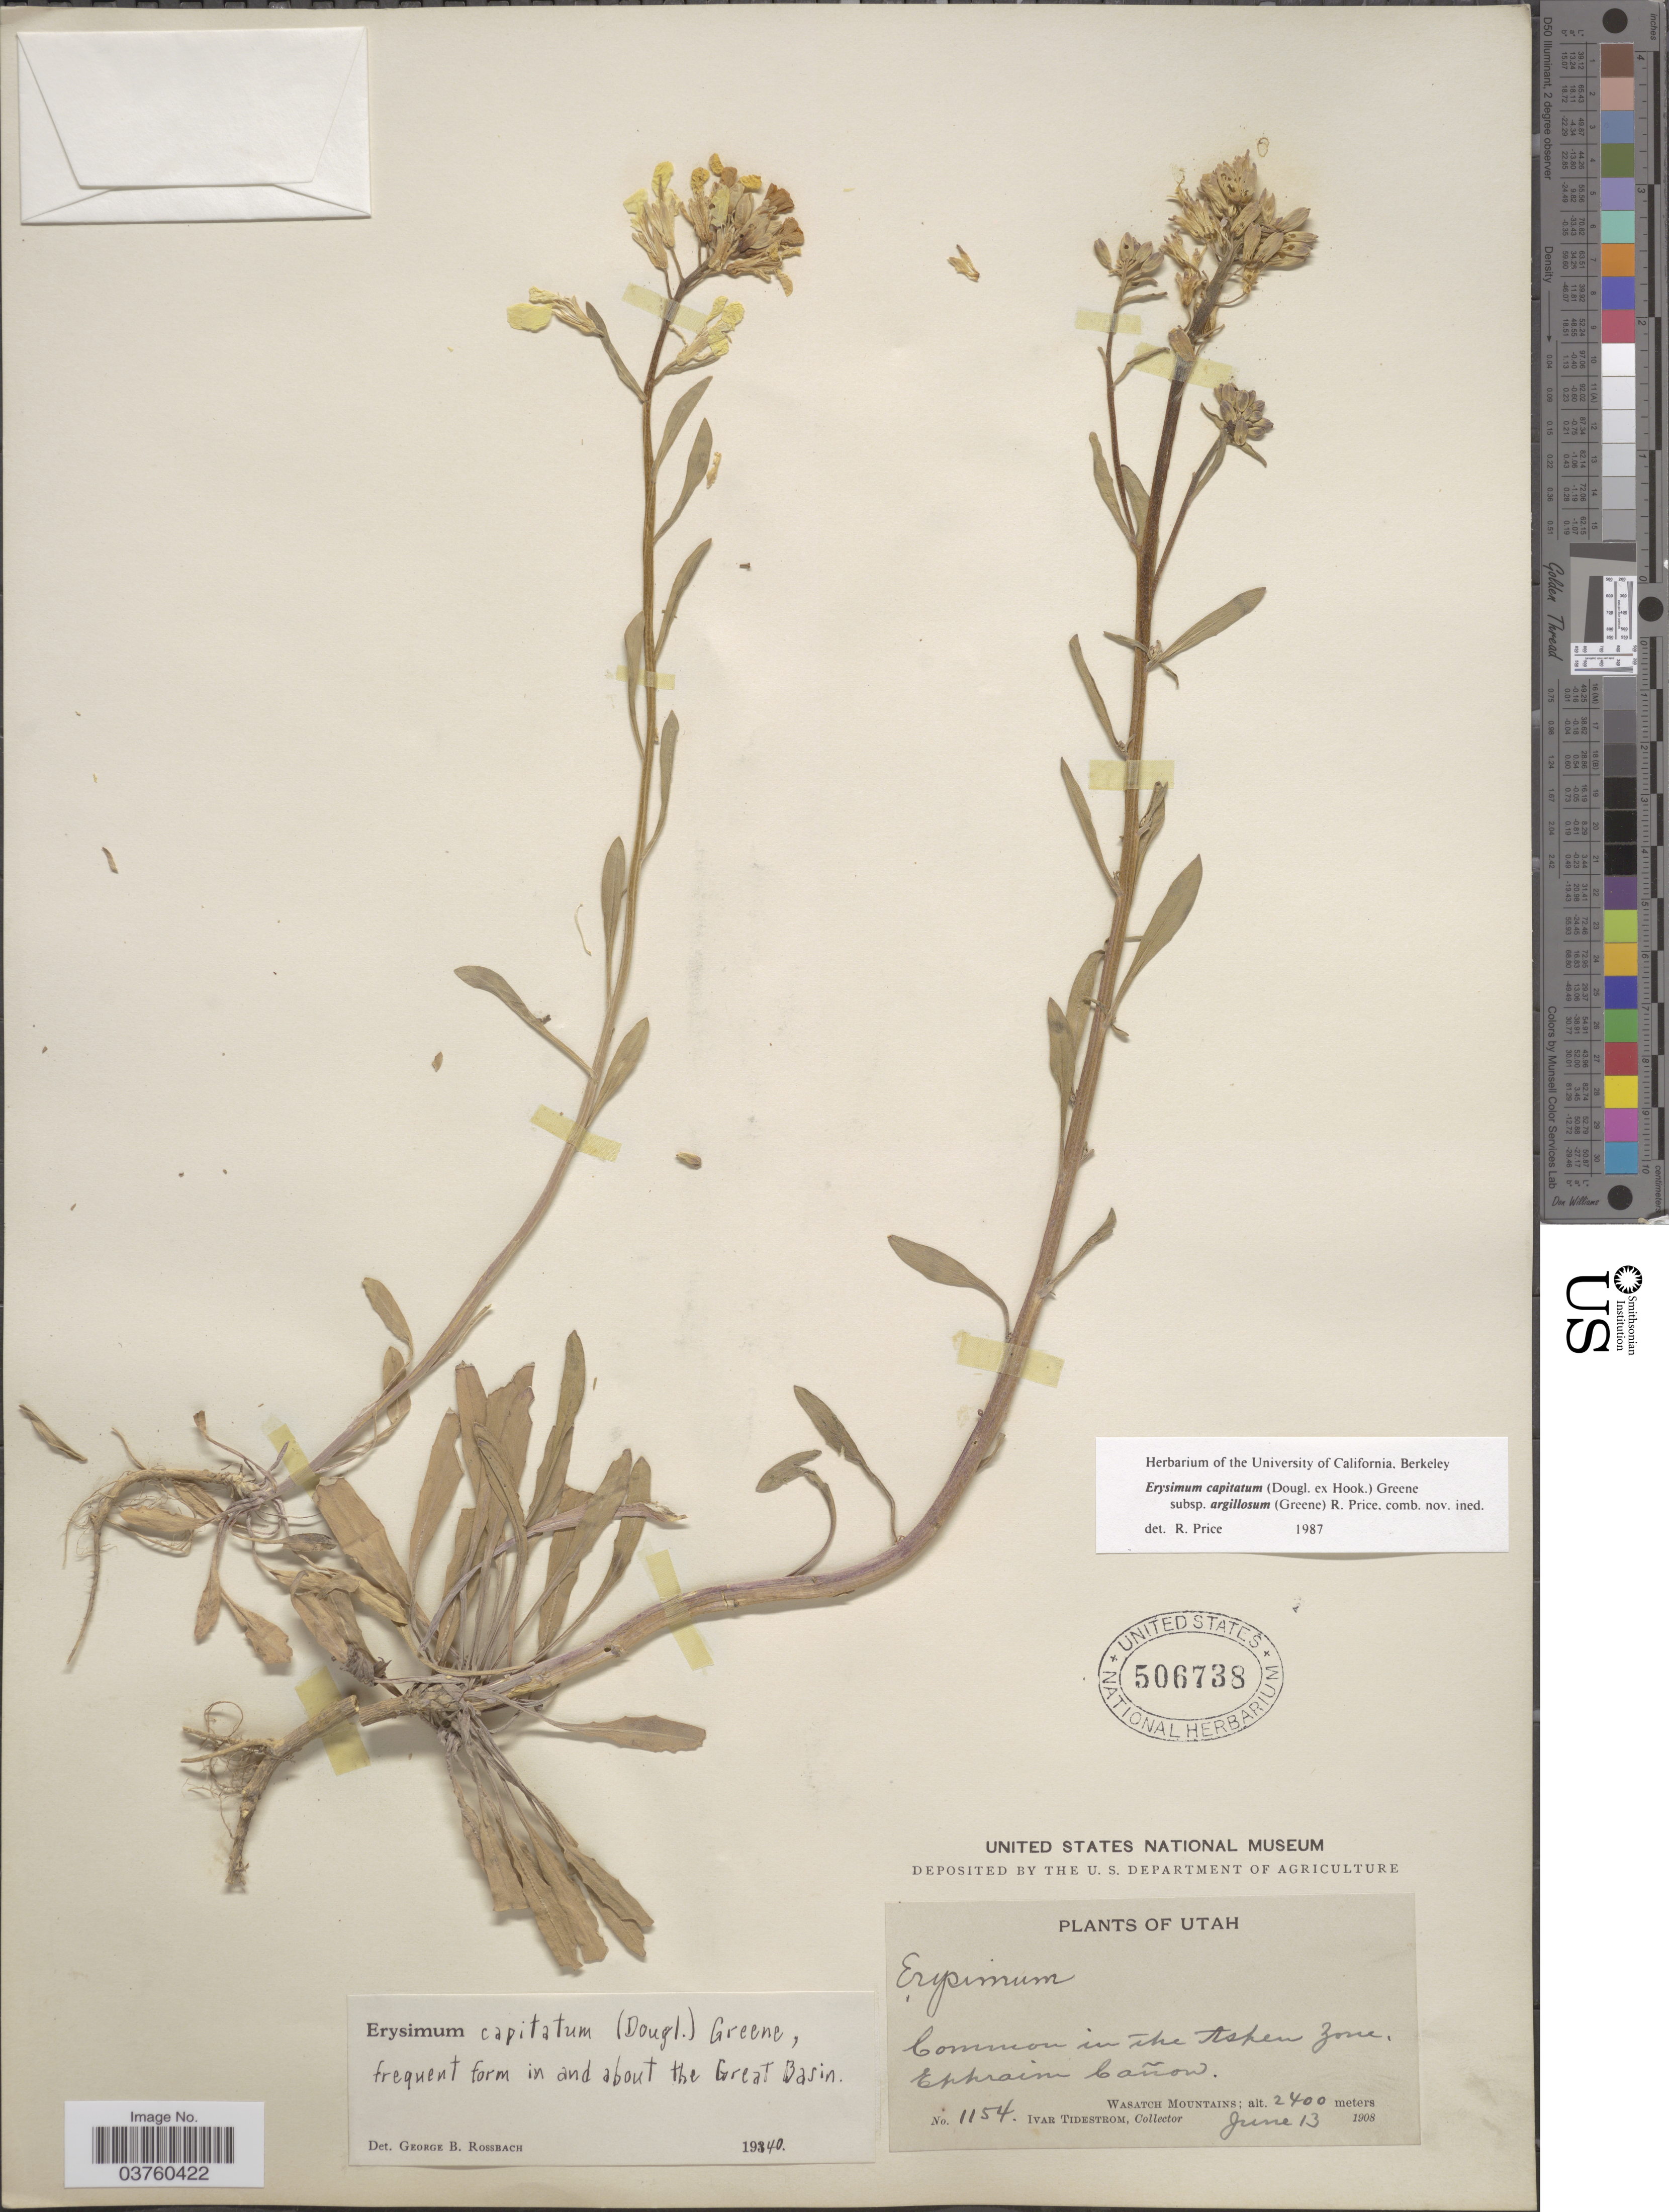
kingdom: Plantae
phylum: Tracheophyta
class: Magnoliopsida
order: Brassicales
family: Brassicaceae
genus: Erysimum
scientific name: Erysimum capitatum subsp. argillosum (Greene) R.A. Price comb. nov. ined.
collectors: I. F. Tidestrom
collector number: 1154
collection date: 1908-06-13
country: United States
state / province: Utah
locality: In the Aspen zone, Ephraim Cañon. Wasatch Mountains.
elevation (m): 2400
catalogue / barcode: US 506738